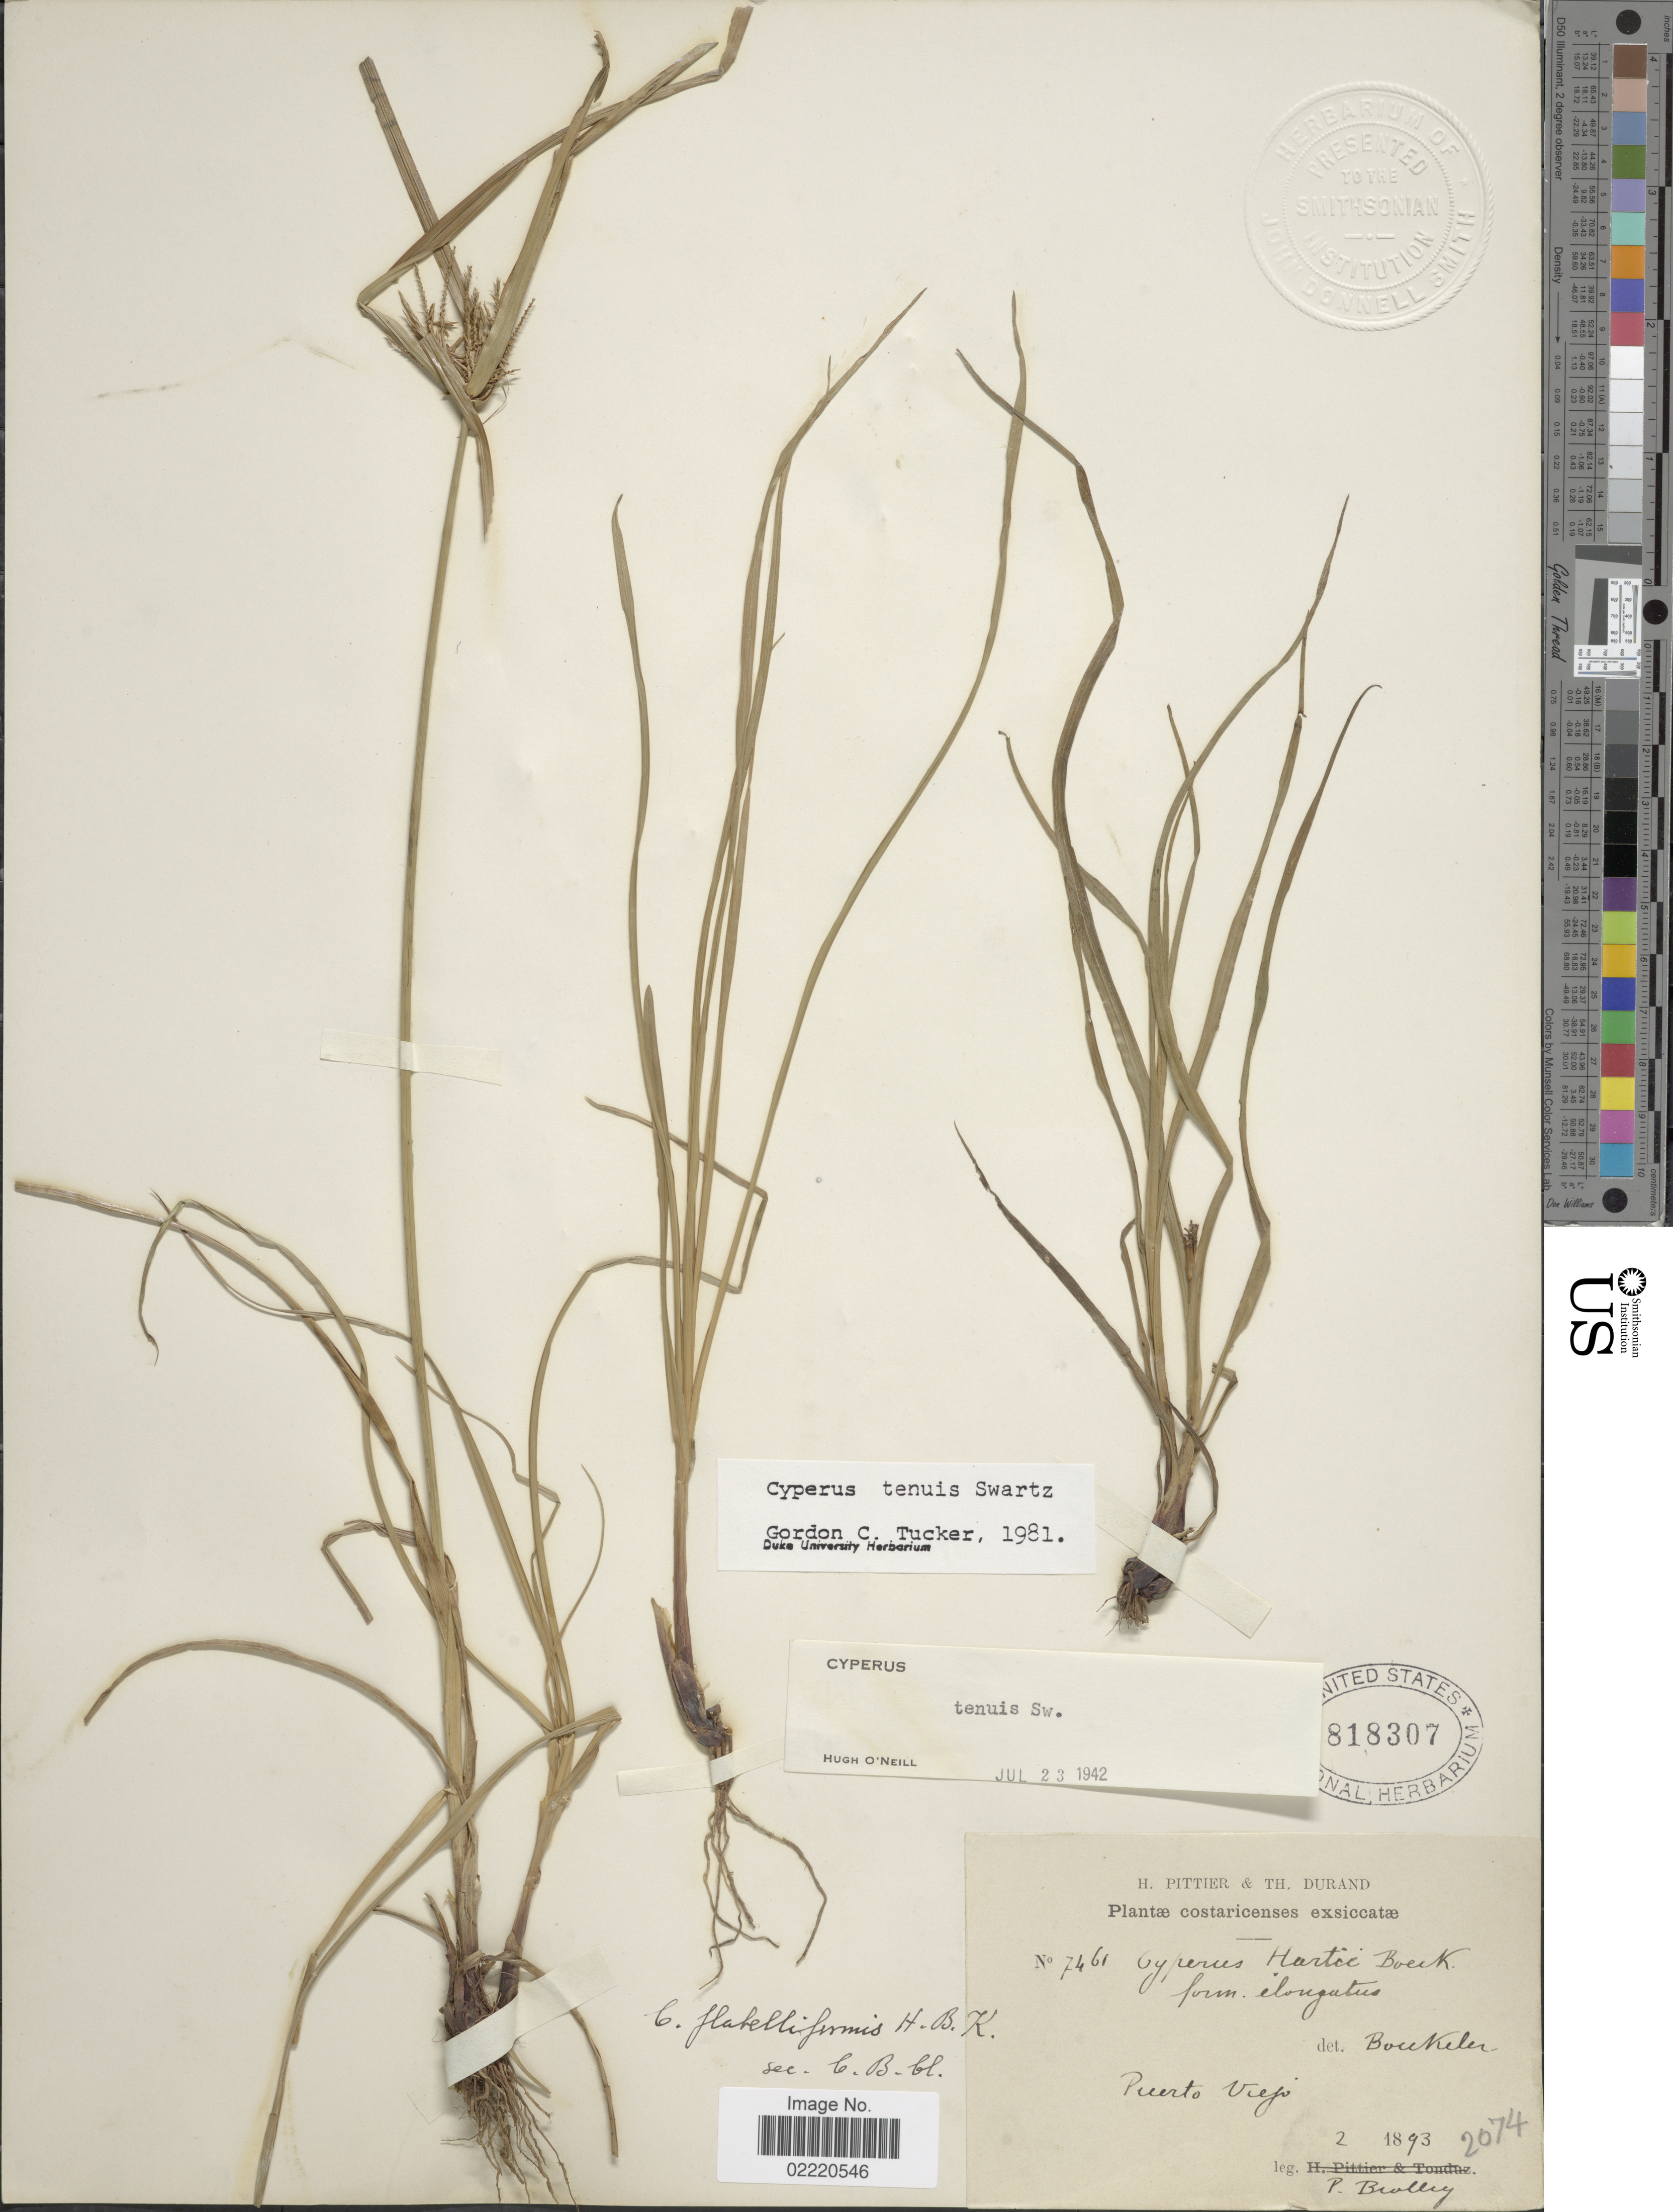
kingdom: Plantae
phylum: Tracheophyta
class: Liliopsida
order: Poales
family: Cyperaceae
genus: Cyperus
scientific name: Cyperus tenuis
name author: Sw.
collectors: P. Biolley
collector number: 7461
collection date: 1893-02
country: Costa Rica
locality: Costaricenses, Puerto Viejo.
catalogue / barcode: US 818307